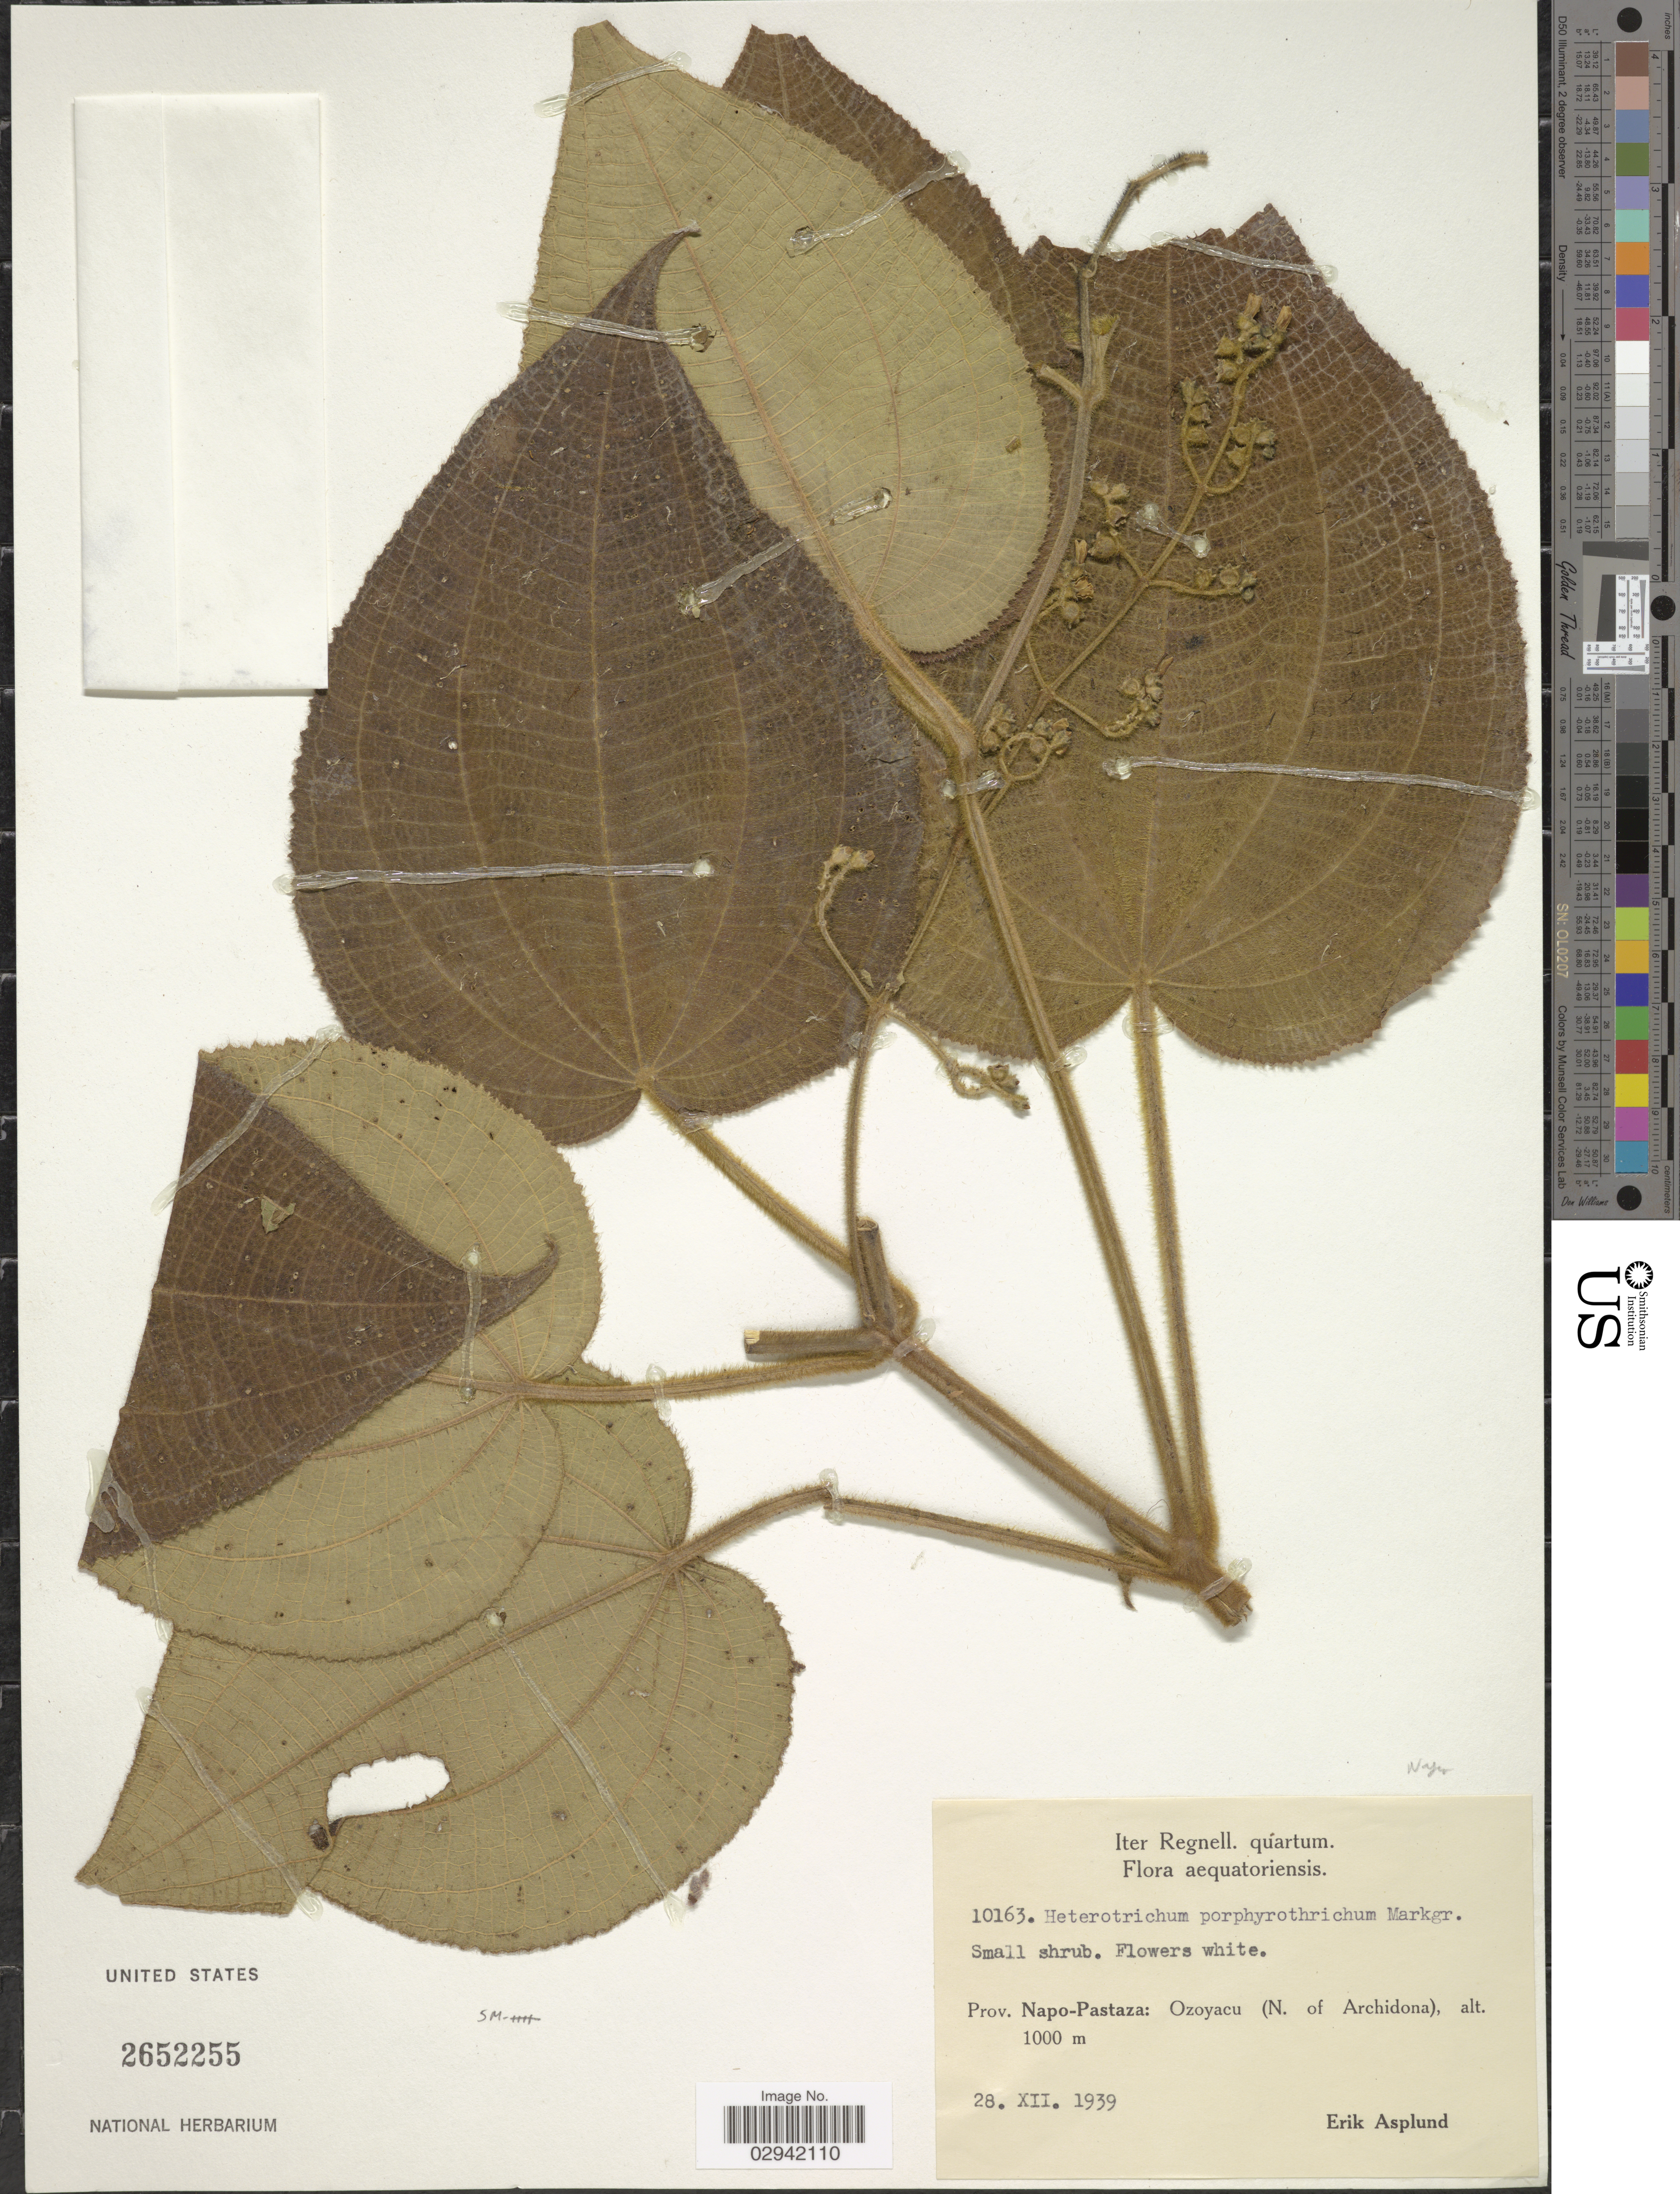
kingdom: Plantae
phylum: Tracheophyta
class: Magnoliopsida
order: Myrtales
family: Melastomataceae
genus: Miconia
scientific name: Miconia porphyrotricha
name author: (Markgr.) Wurdack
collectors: E. Asplund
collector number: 10163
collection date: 1939-12-28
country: Ecuador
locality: Aequatoriensis. Prov. Napo-Pastaza: Ozoyacu (N. of Archidona).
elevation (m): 1000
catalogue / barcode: US 2652255